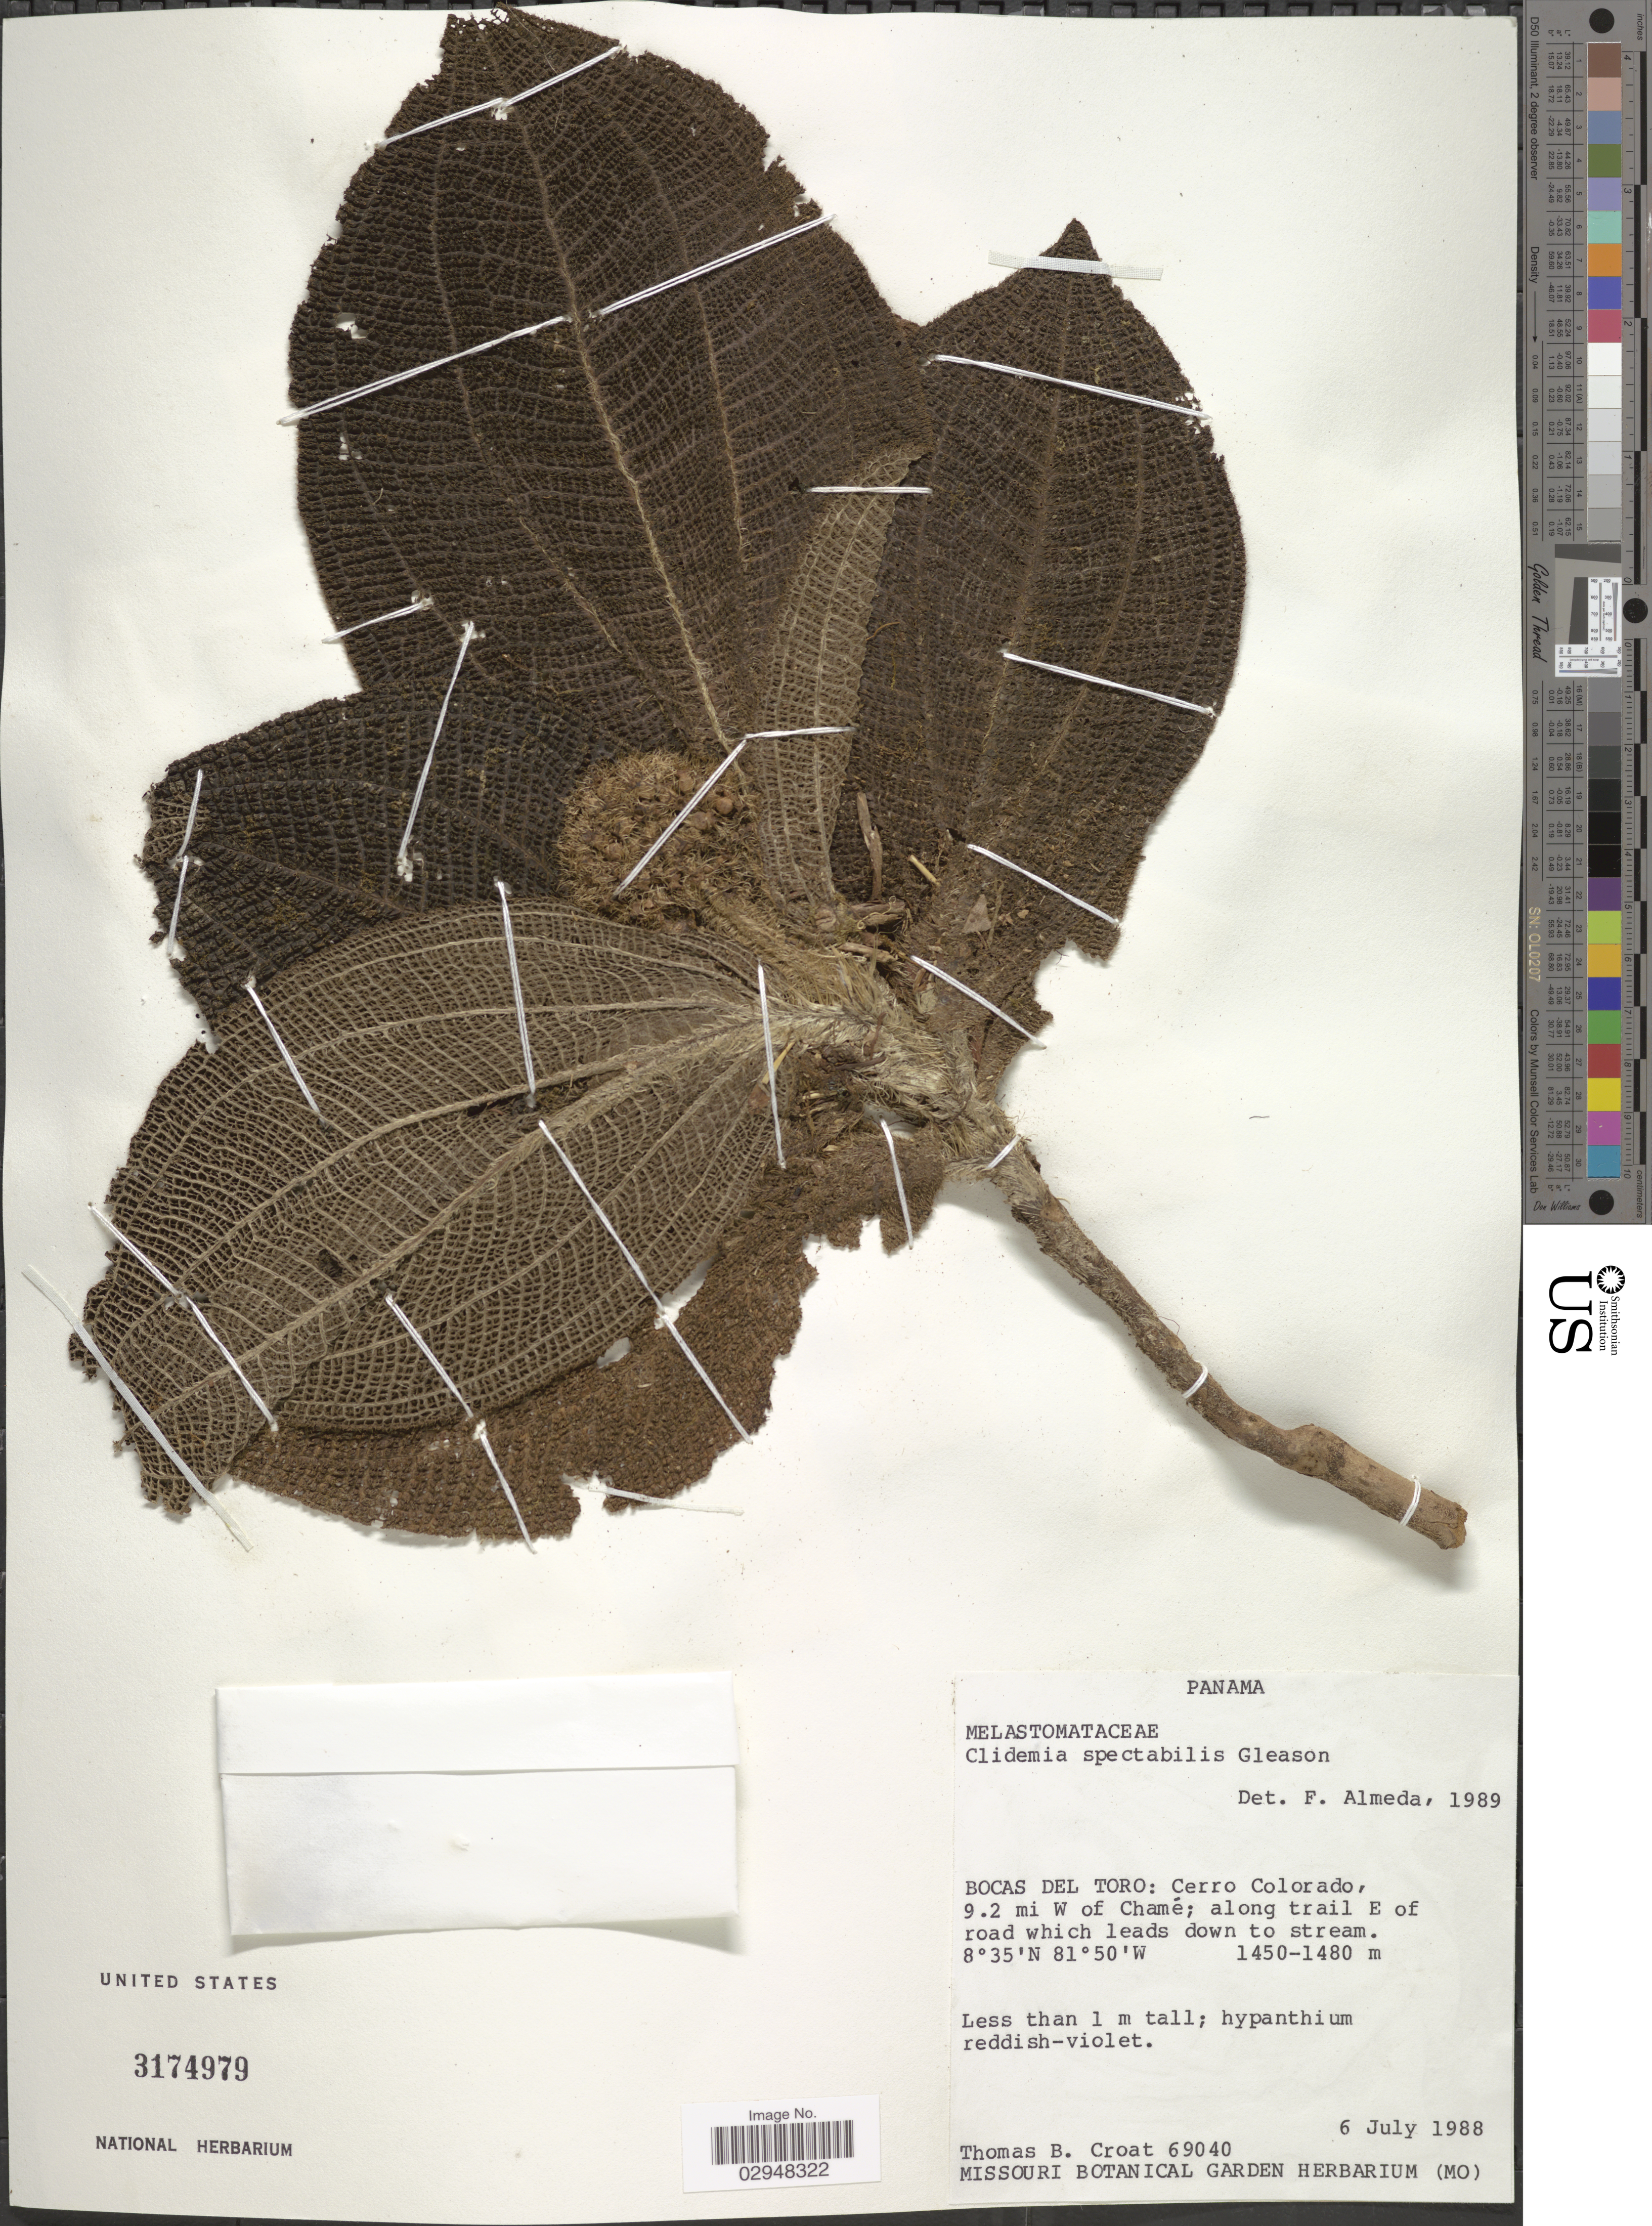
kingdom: Plantae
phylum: Tracheophyta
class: Magnoliopsida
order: Myrtales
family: Melastomataceae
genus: Clidemia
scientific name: Clidemia spectabilis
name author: Gleason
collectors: T. B. Croat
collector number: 69040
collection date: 1988-07-06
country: Panama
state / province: Bocas del Toro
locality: Cerro Colorado, 9.2 mi W of Chamé, along trail E of road which leads down to stream.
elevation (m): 1450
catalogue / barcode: US 3174979